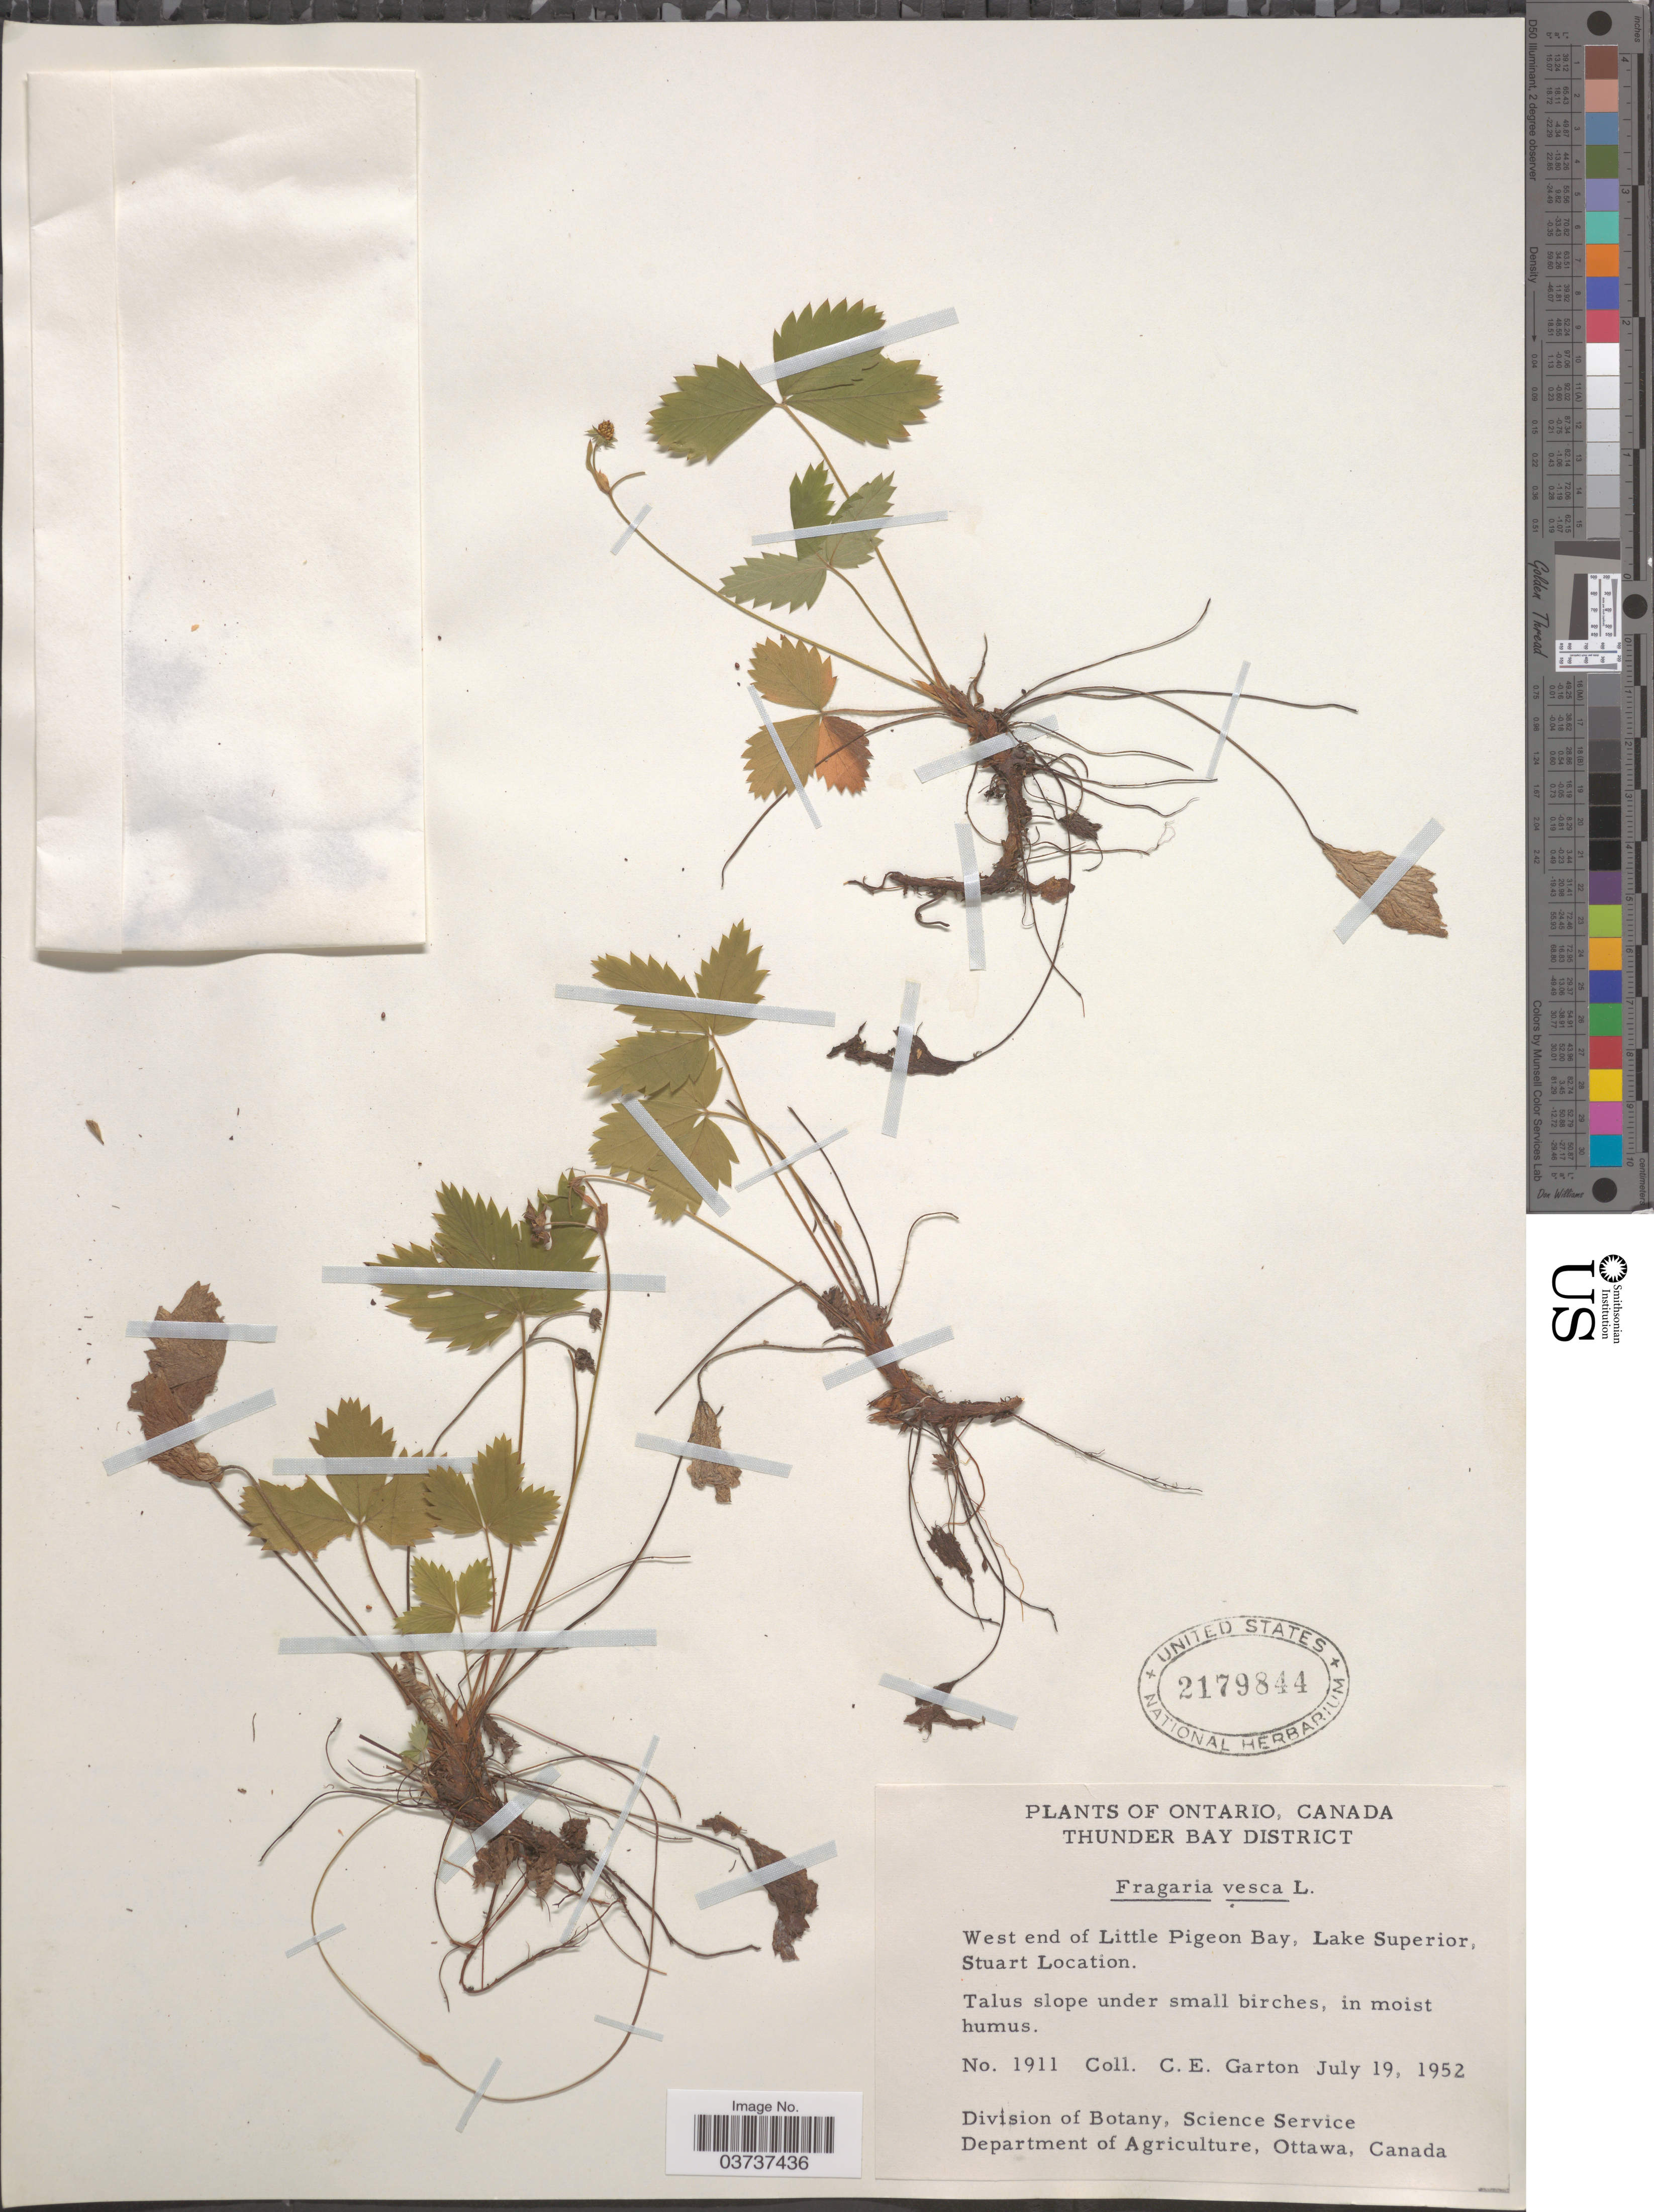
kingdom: Plantae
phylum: Tracheophyta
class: Magnoliopsida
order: Rosales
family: Rosaceae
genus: Fragaria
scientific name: Fragaria vesca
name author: L.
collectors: C. E. Garton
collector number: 1911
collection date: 1952-07-19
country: Canada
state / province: Ontario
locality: Thunder Bay District. West end of Little Pigeon Bay, Lake Superior, Stuart Location.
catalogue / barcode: US 2179844